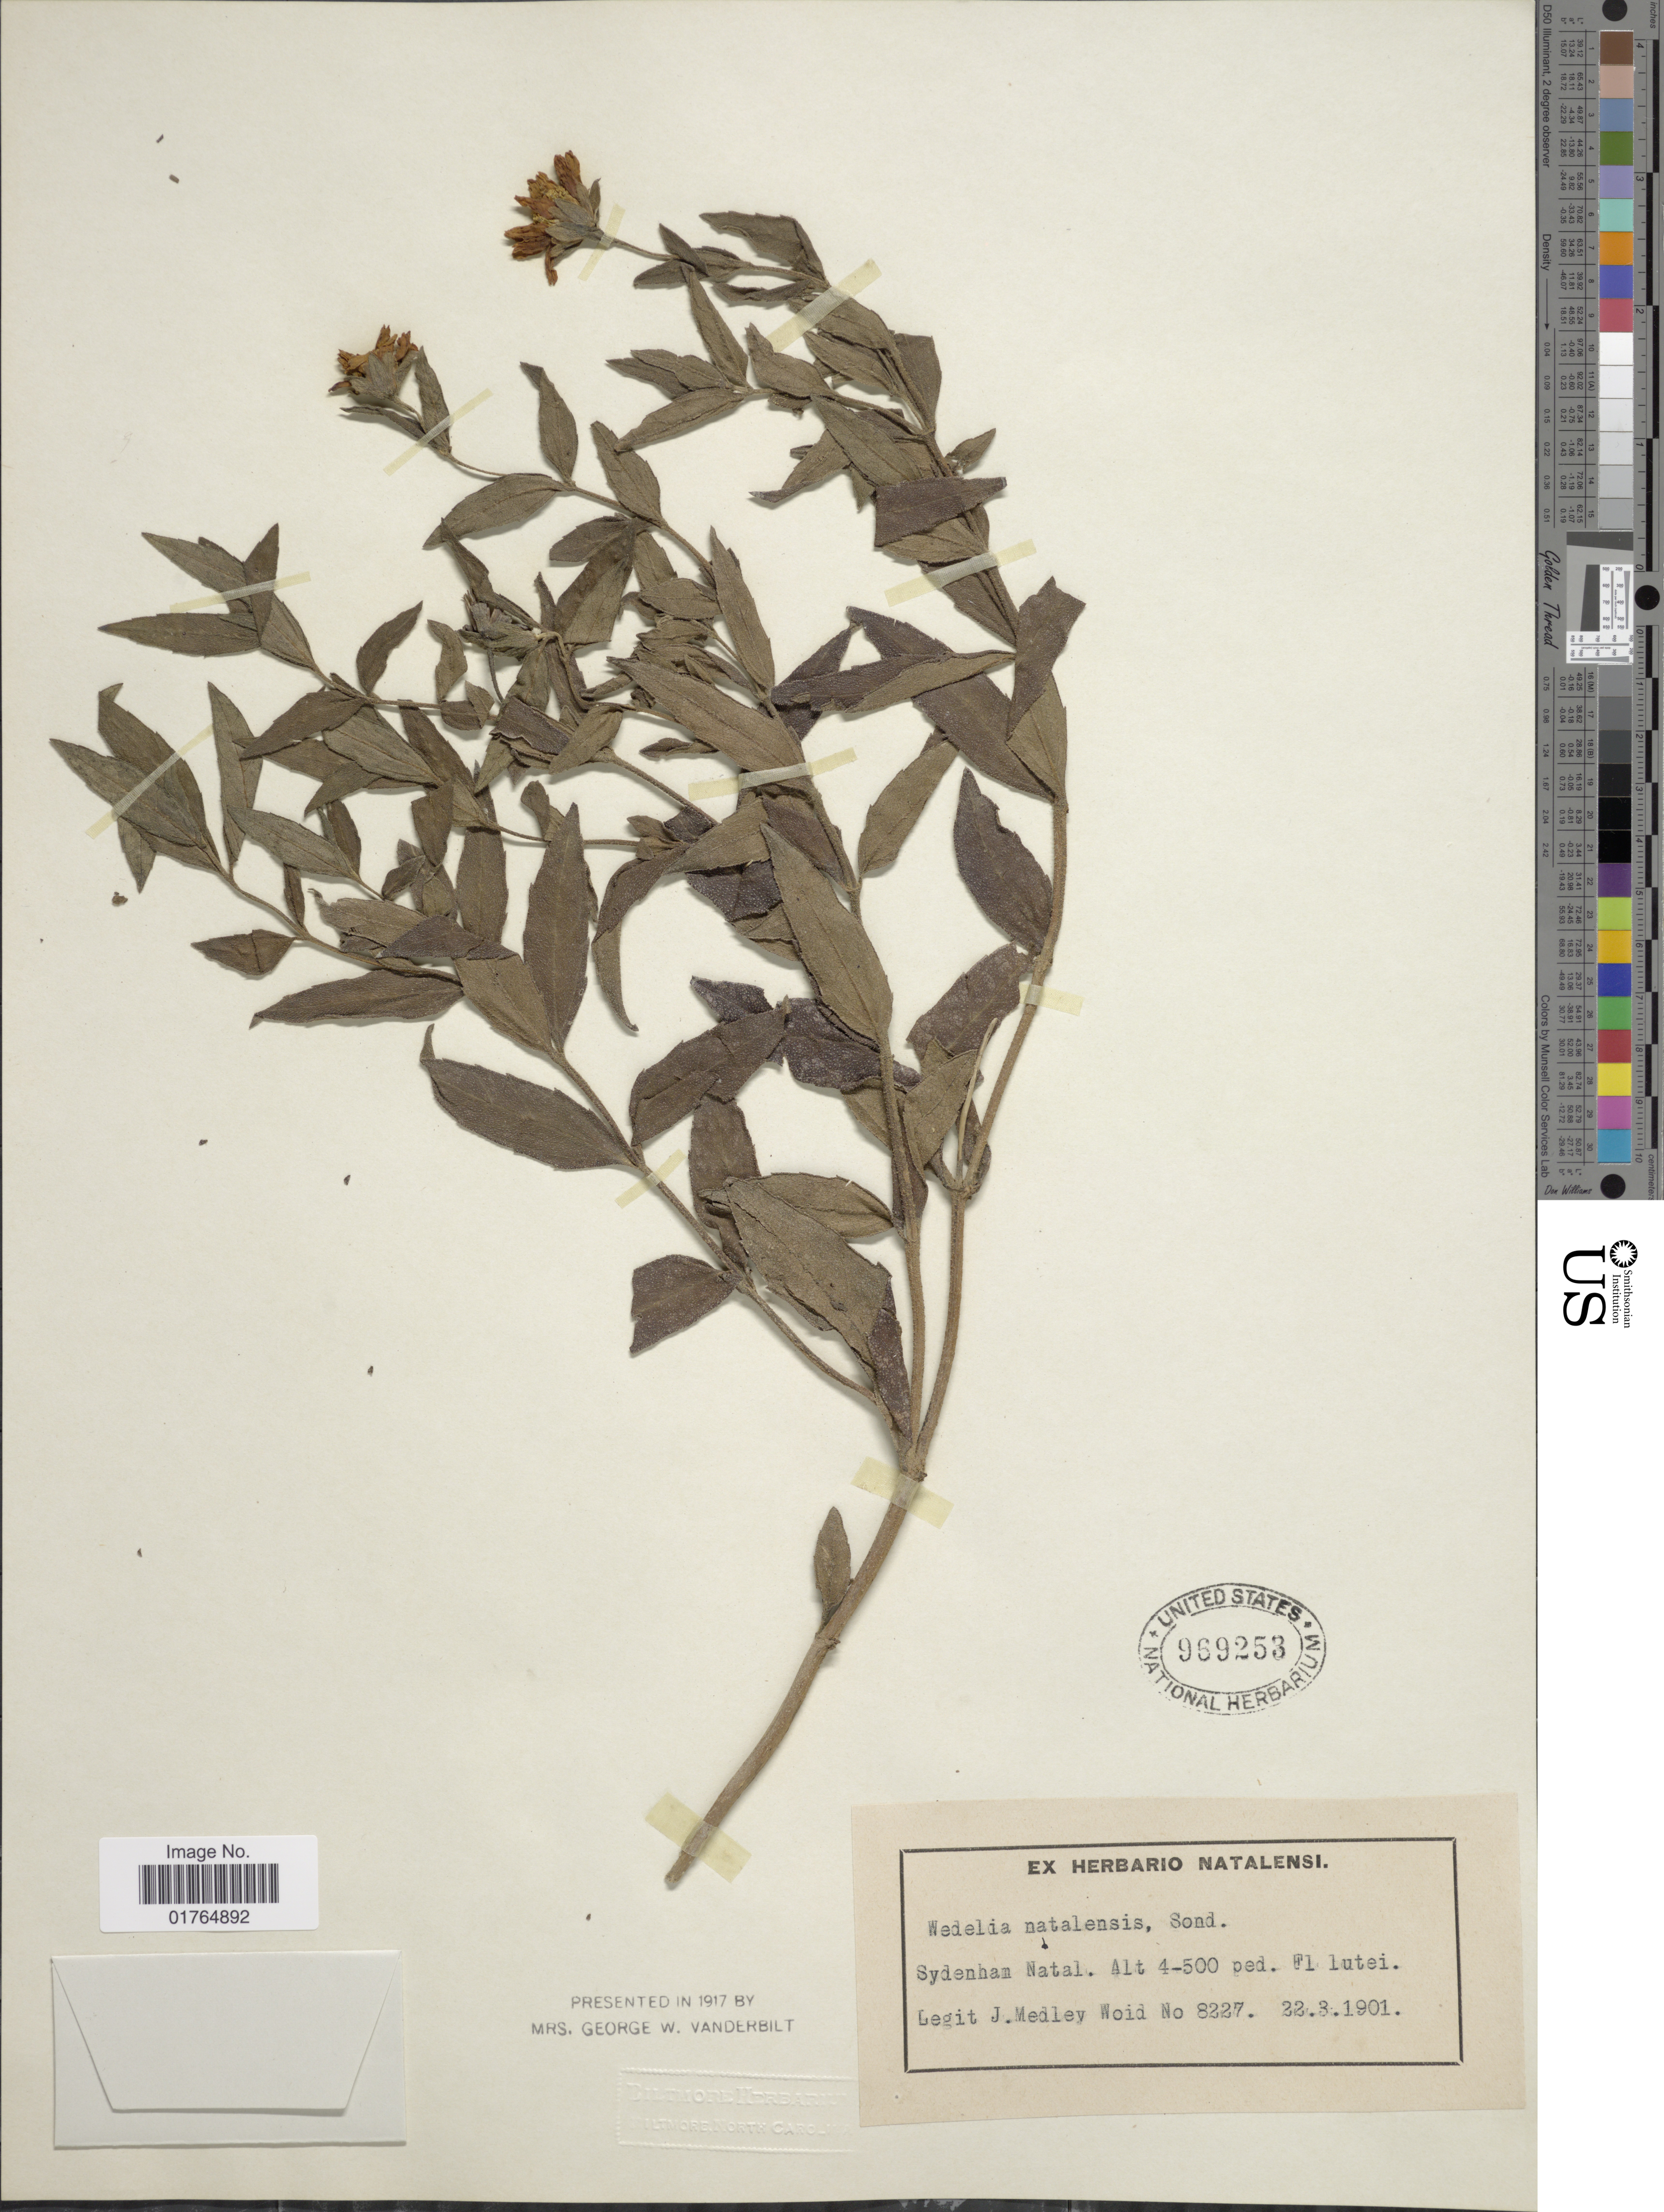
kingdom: Plantae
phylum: Tracheophyta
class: Magnoliopsida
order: Asterales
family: Asteraceae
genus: Wedelia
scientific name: Wedelia natalensis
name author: Sond.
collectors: J. Woid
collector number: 8227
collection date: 1901-03-22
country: South Africa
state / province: KwaZulu-Natal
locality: Sydenham Natal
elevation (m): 122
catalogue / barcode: US 969253